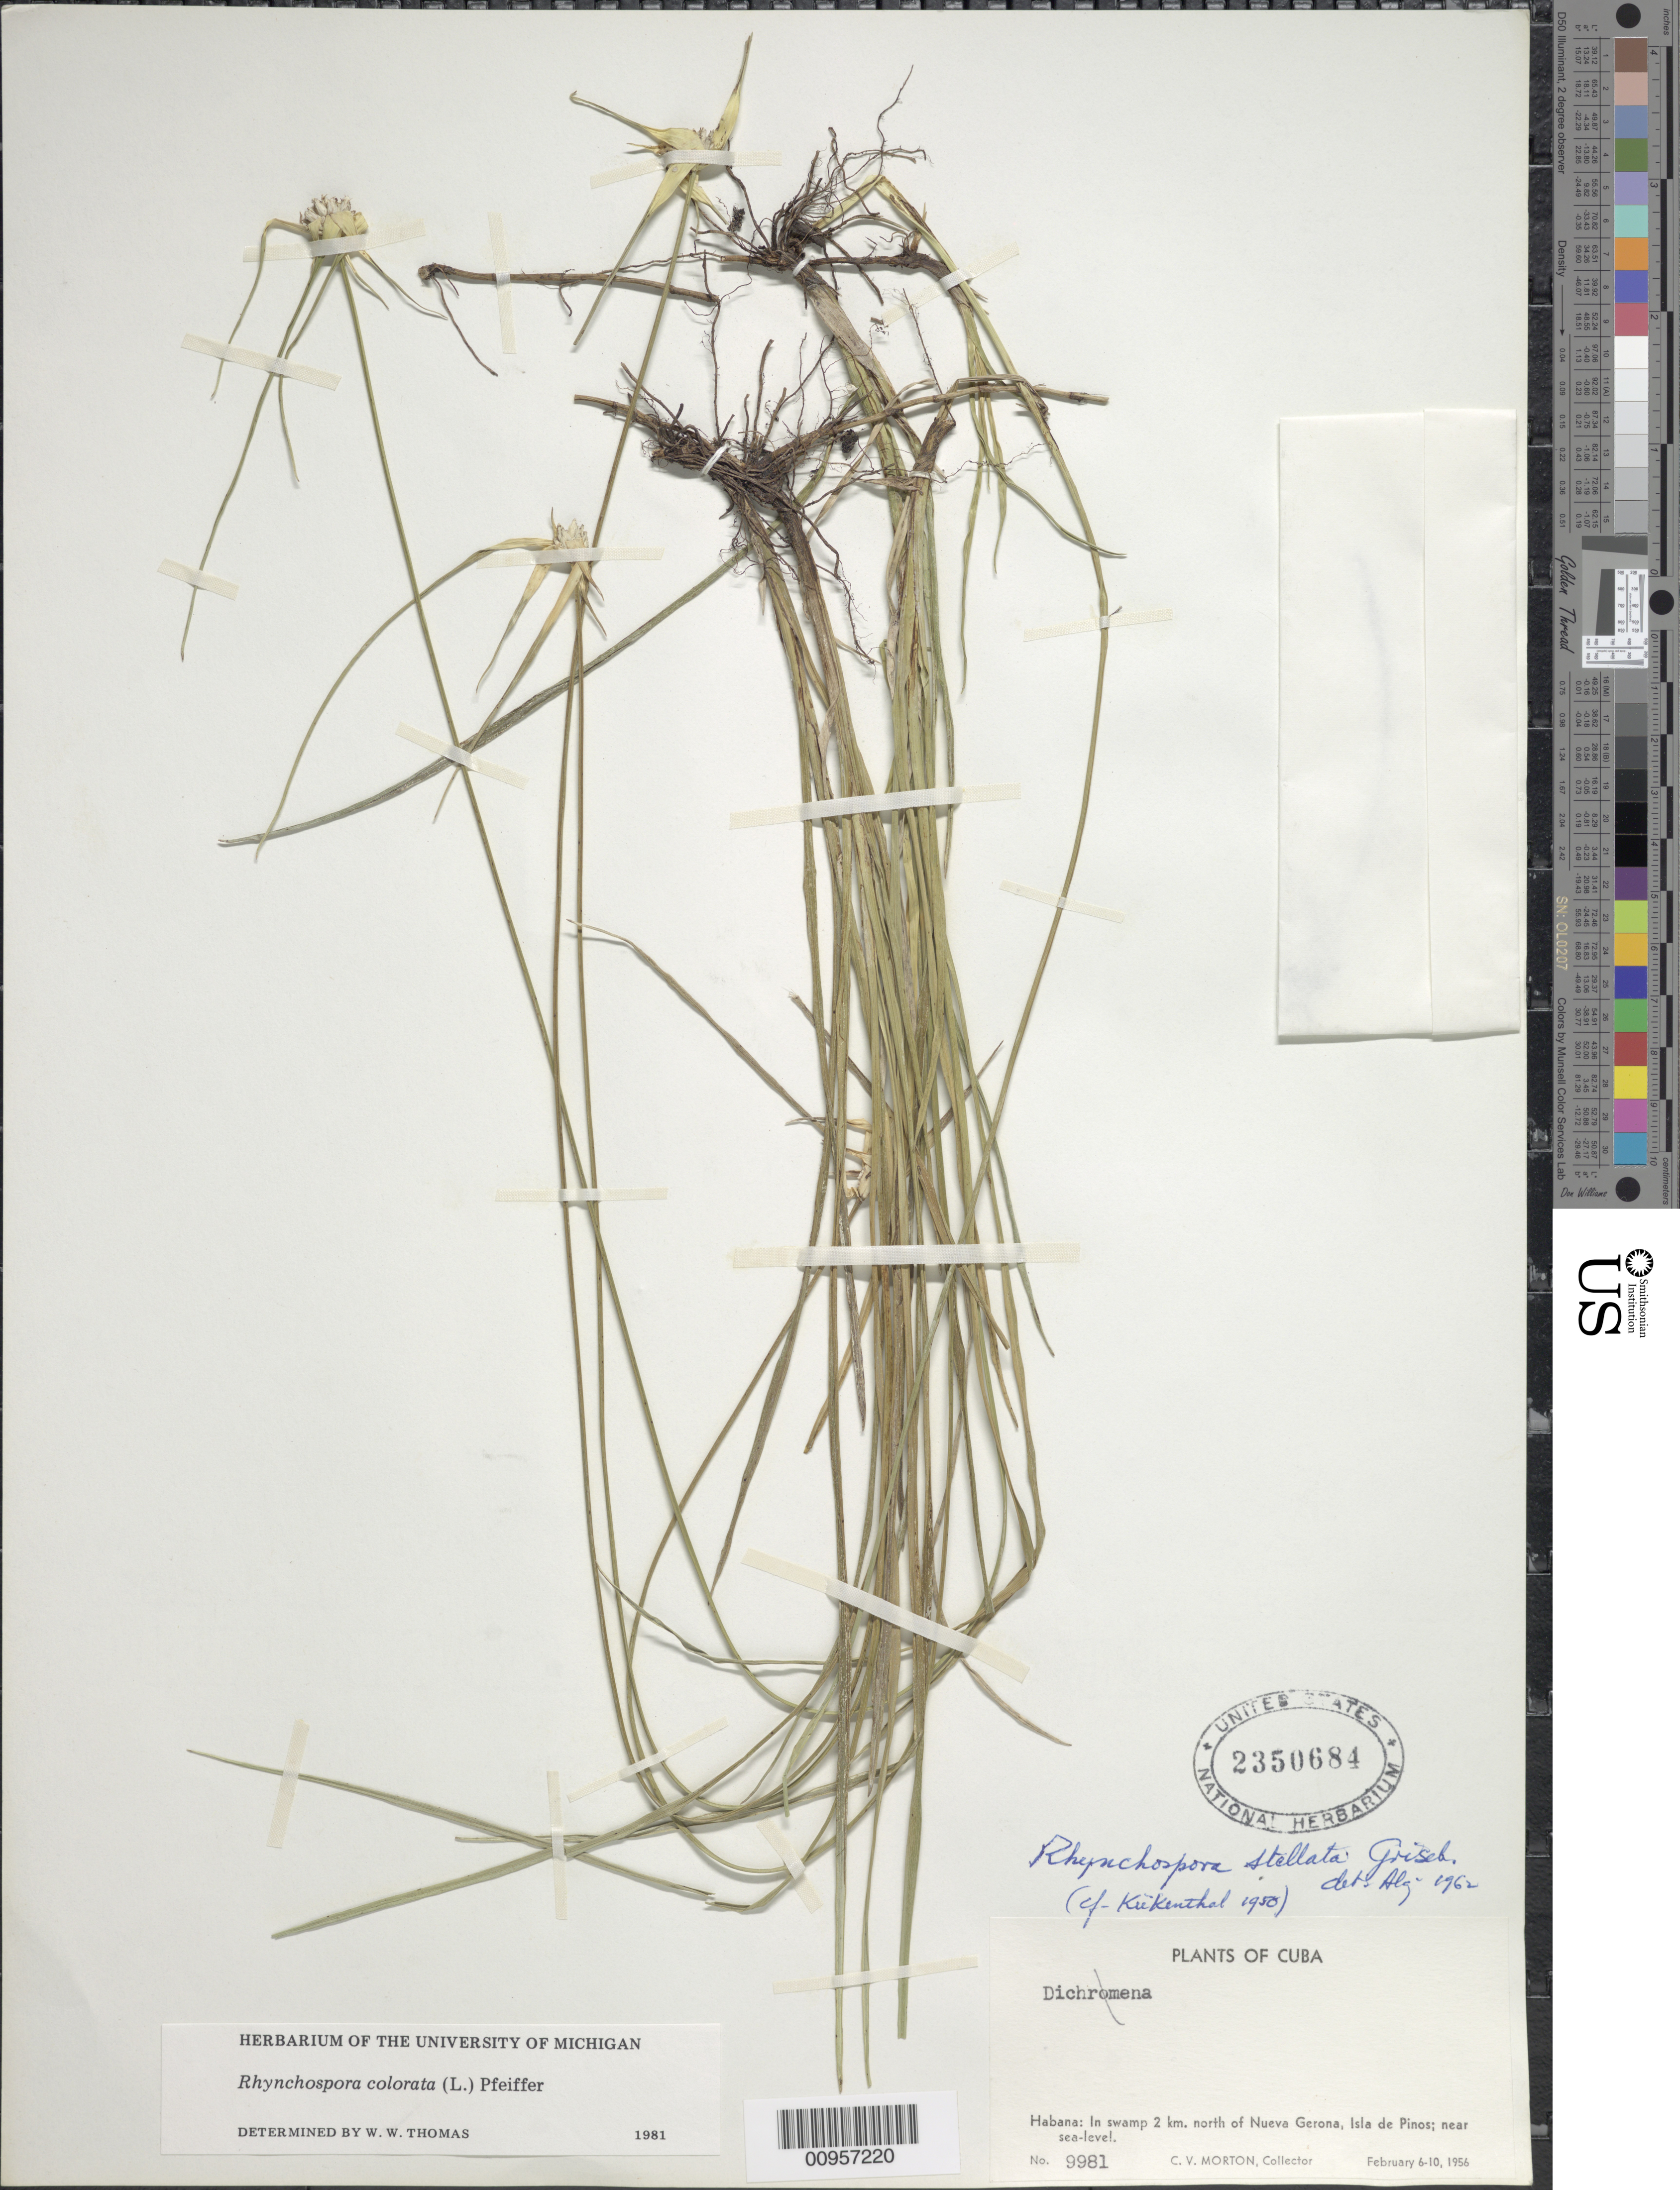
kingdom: Plantae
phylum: Tracheophyta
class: Liliopsida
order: Poales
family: Cyperaceae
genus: Rhynchospora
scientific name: Rhynchospora colorata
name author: (L.) H. Pfeiff.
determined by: Thomas, W. W.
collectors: C. V. Morton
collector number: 9981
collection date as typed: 06 Feb 1956 to 10 Feb 1956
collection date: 1956-02-06/1956-02-10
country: Cuba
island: Isla de la Juventud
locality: Isle of Pines 2 km N of Nueva Gerona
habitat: In swamp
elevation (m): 0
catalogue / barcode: US 2350684